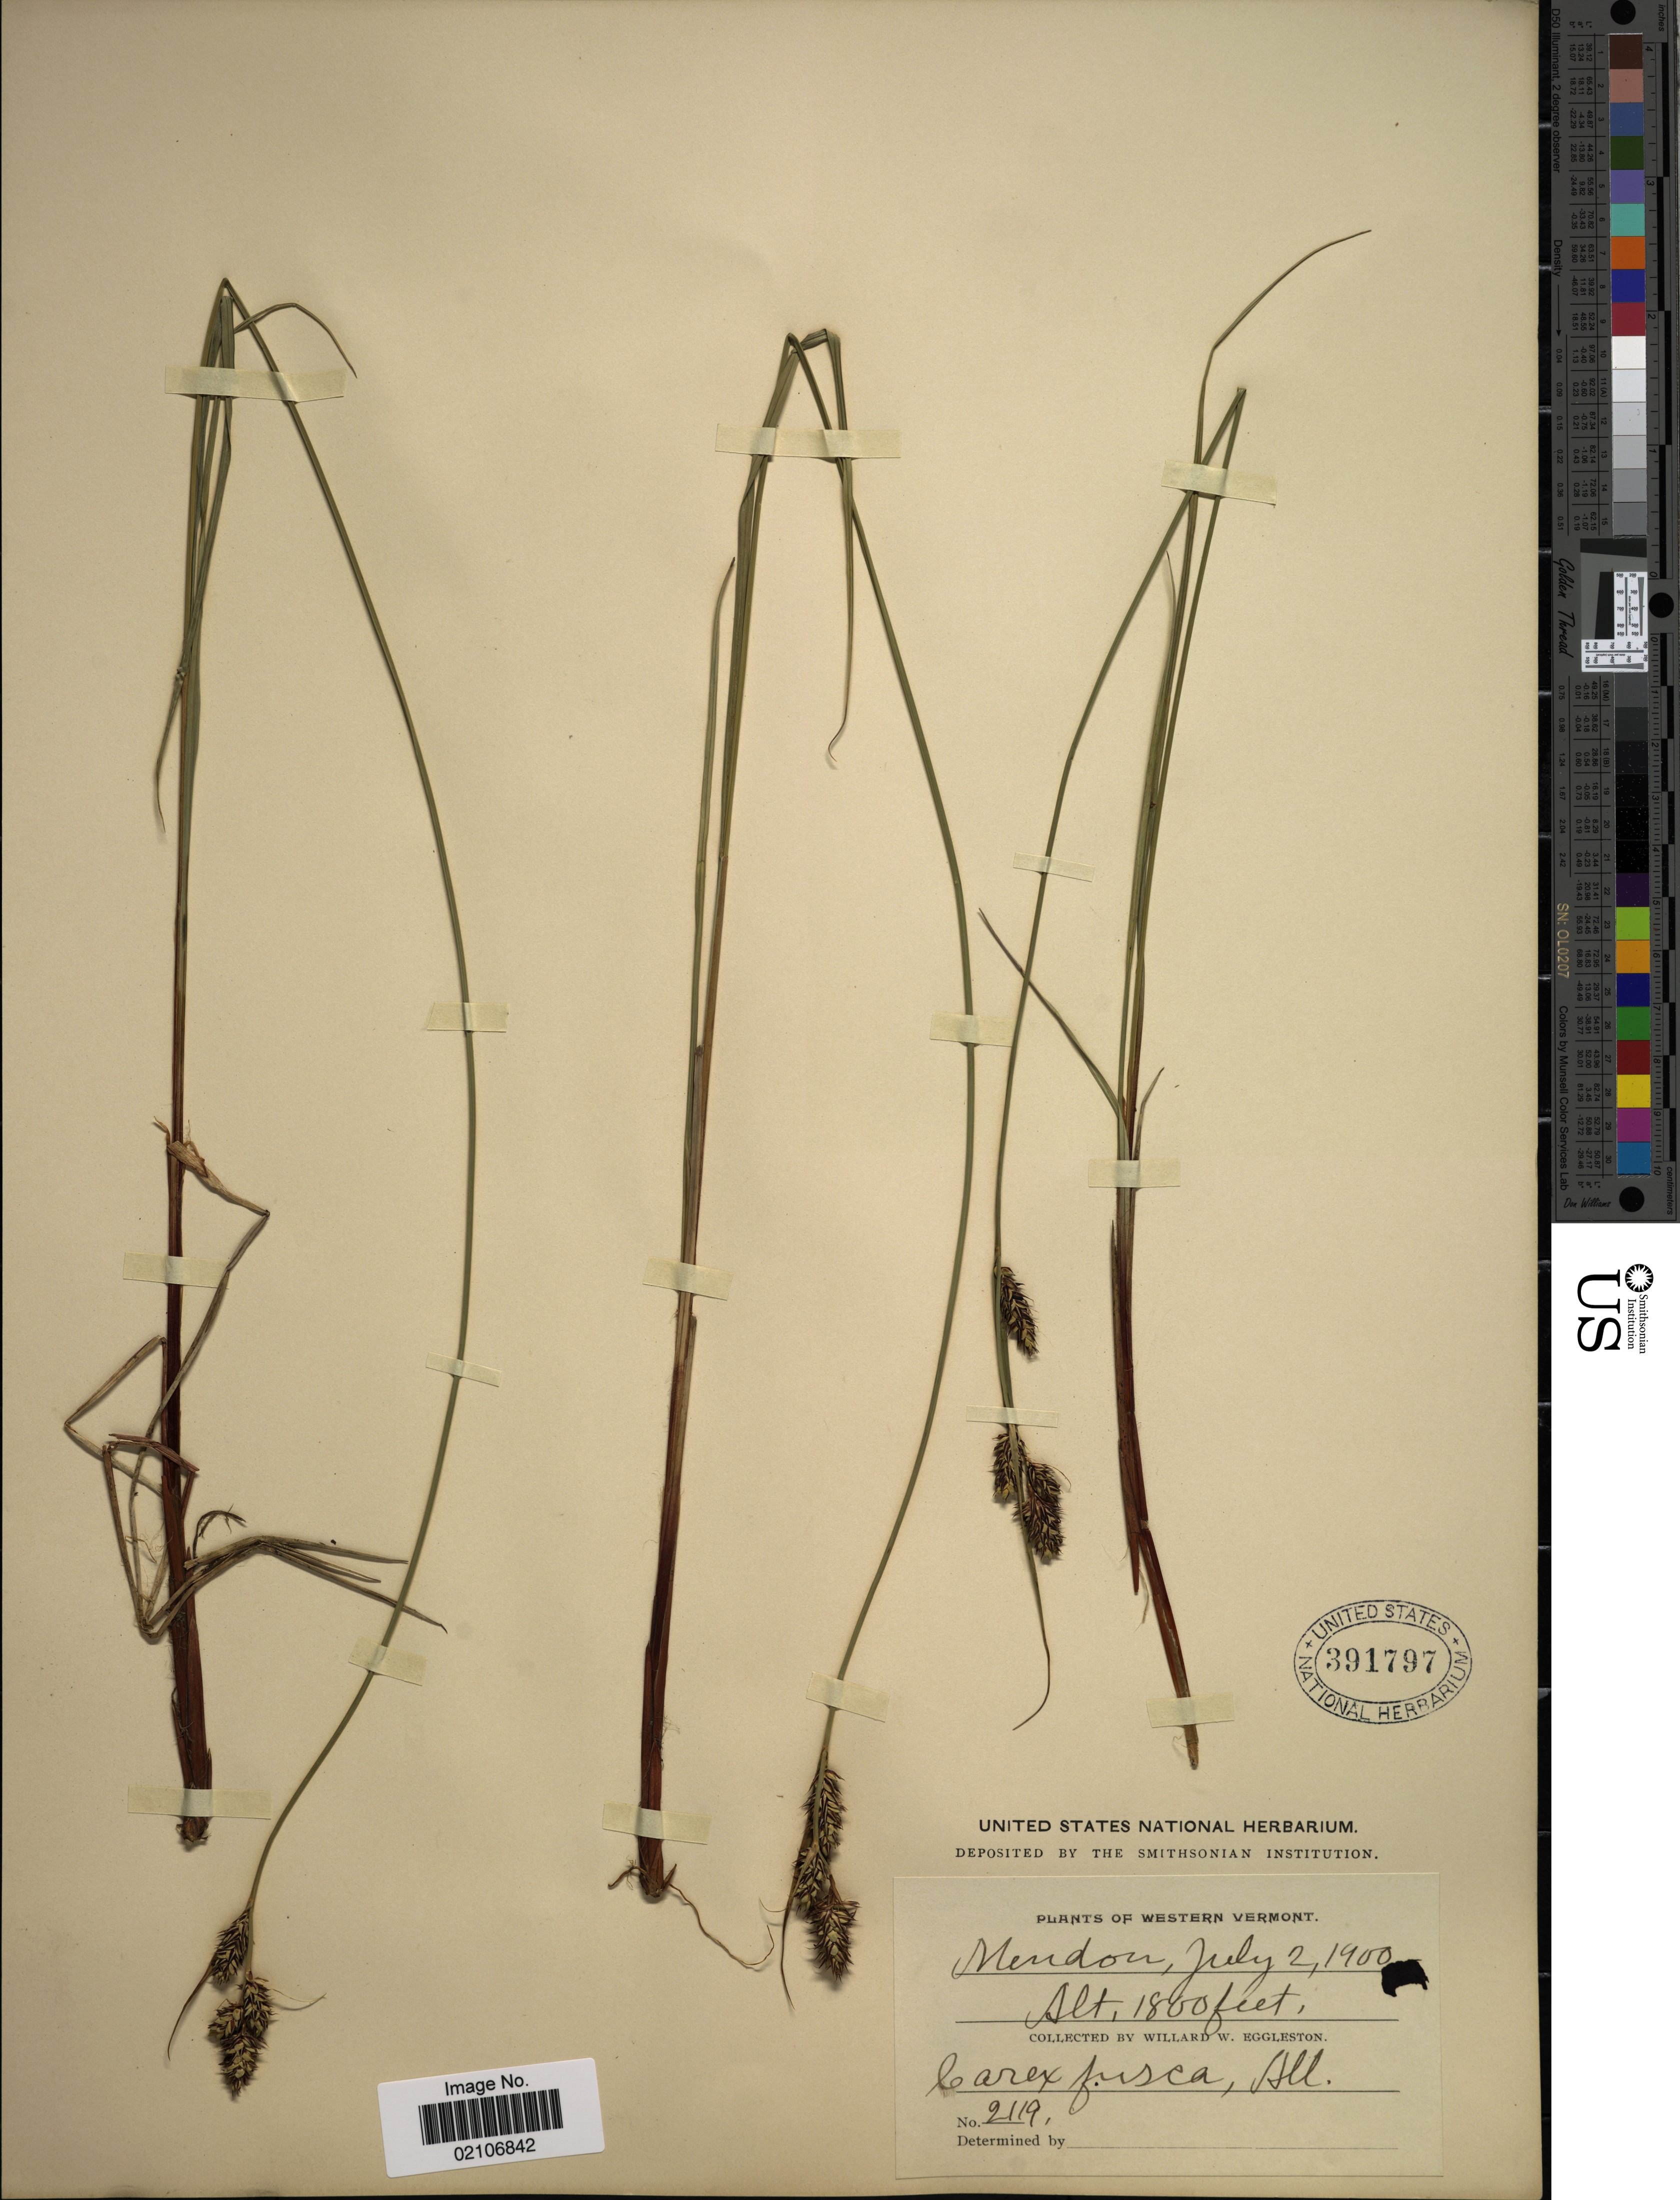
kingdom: Plantae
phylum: Tracheophyta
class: Liliopsida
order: Poales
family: Cyperaceae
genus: Carex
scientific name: Carex buxbaumii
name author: Wahlenb.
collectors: W. W. Eggleston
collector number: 2119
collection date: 1900-07-02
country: United States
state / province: Vermont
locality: Western Vermont.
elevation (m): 549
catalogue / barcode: US 391797